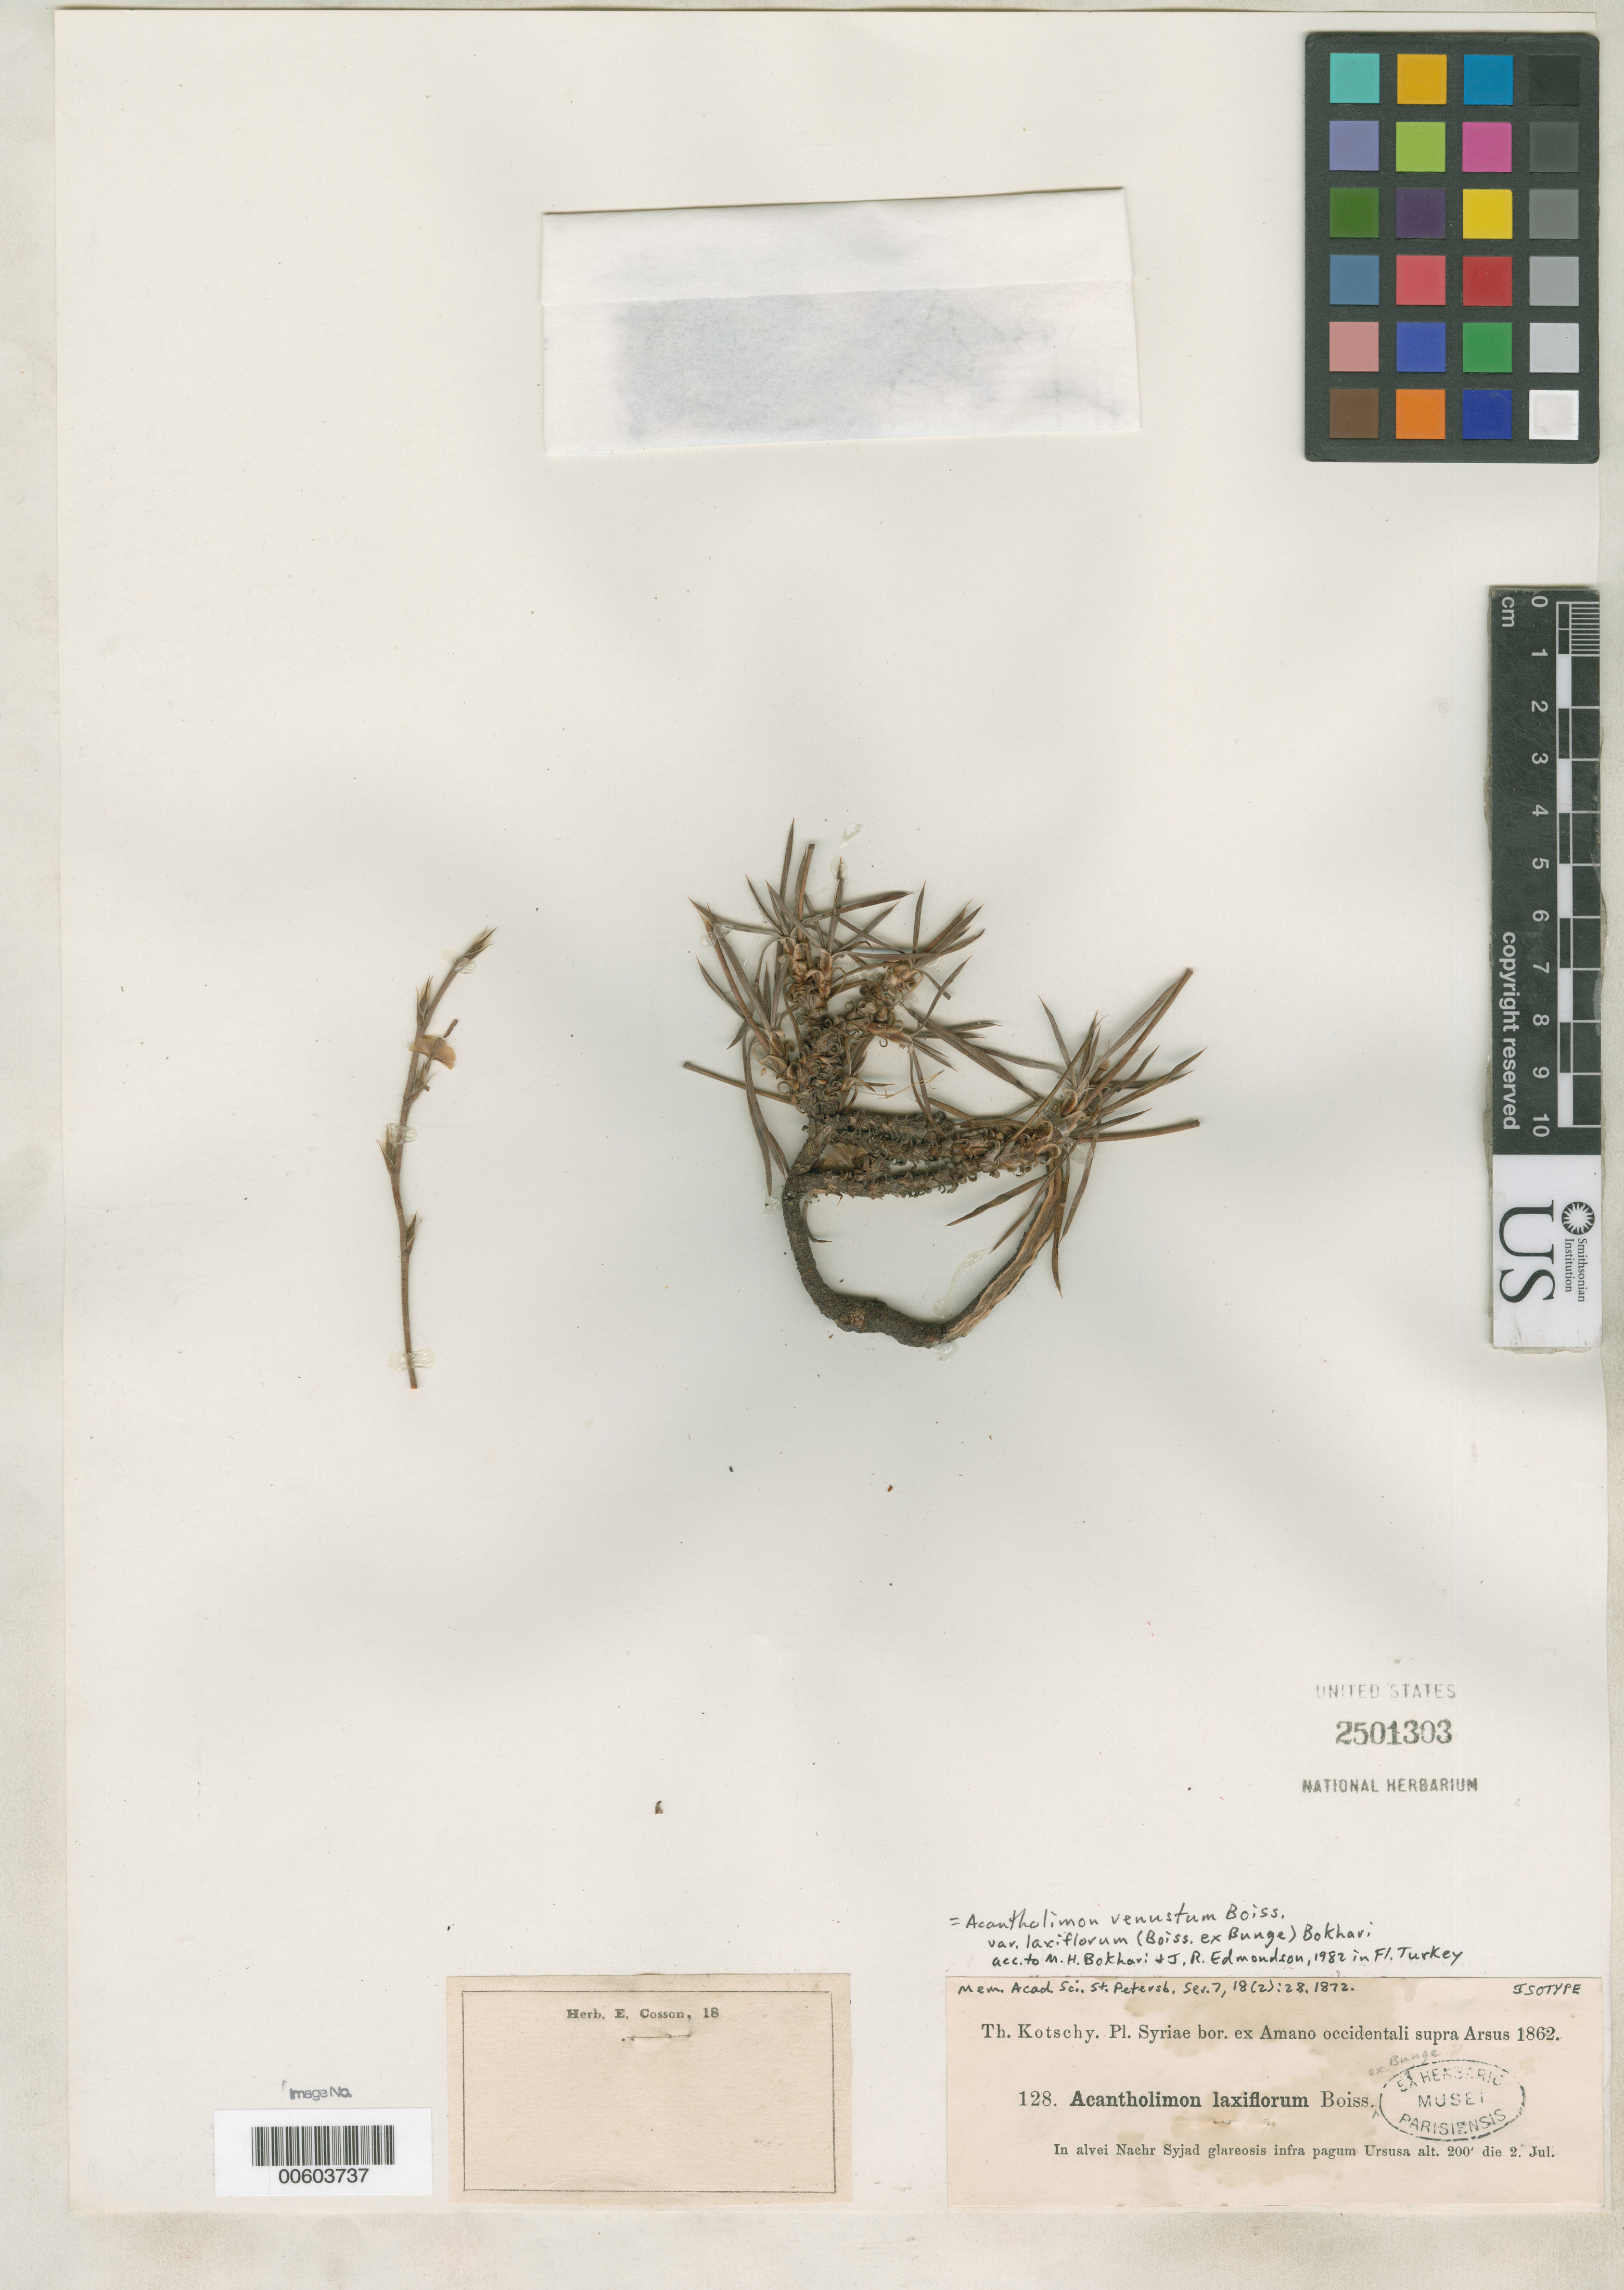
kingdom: Plantae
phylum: Tracheophyta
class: Magnoliopsida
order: Caryophyllales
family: Plumbaginaceae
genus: Acantholimon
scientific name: Acantholimon laxiflorum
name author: Boiss. ex Bunge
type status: Isotype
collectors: K. G. Kotschy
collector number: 128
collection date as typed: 02 Jul 1862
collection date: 1862-07-02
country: Syria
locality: In Alvei nachr syjad glareosis infa Pagum Ursusa.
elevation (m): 200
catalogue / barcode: US 2501303